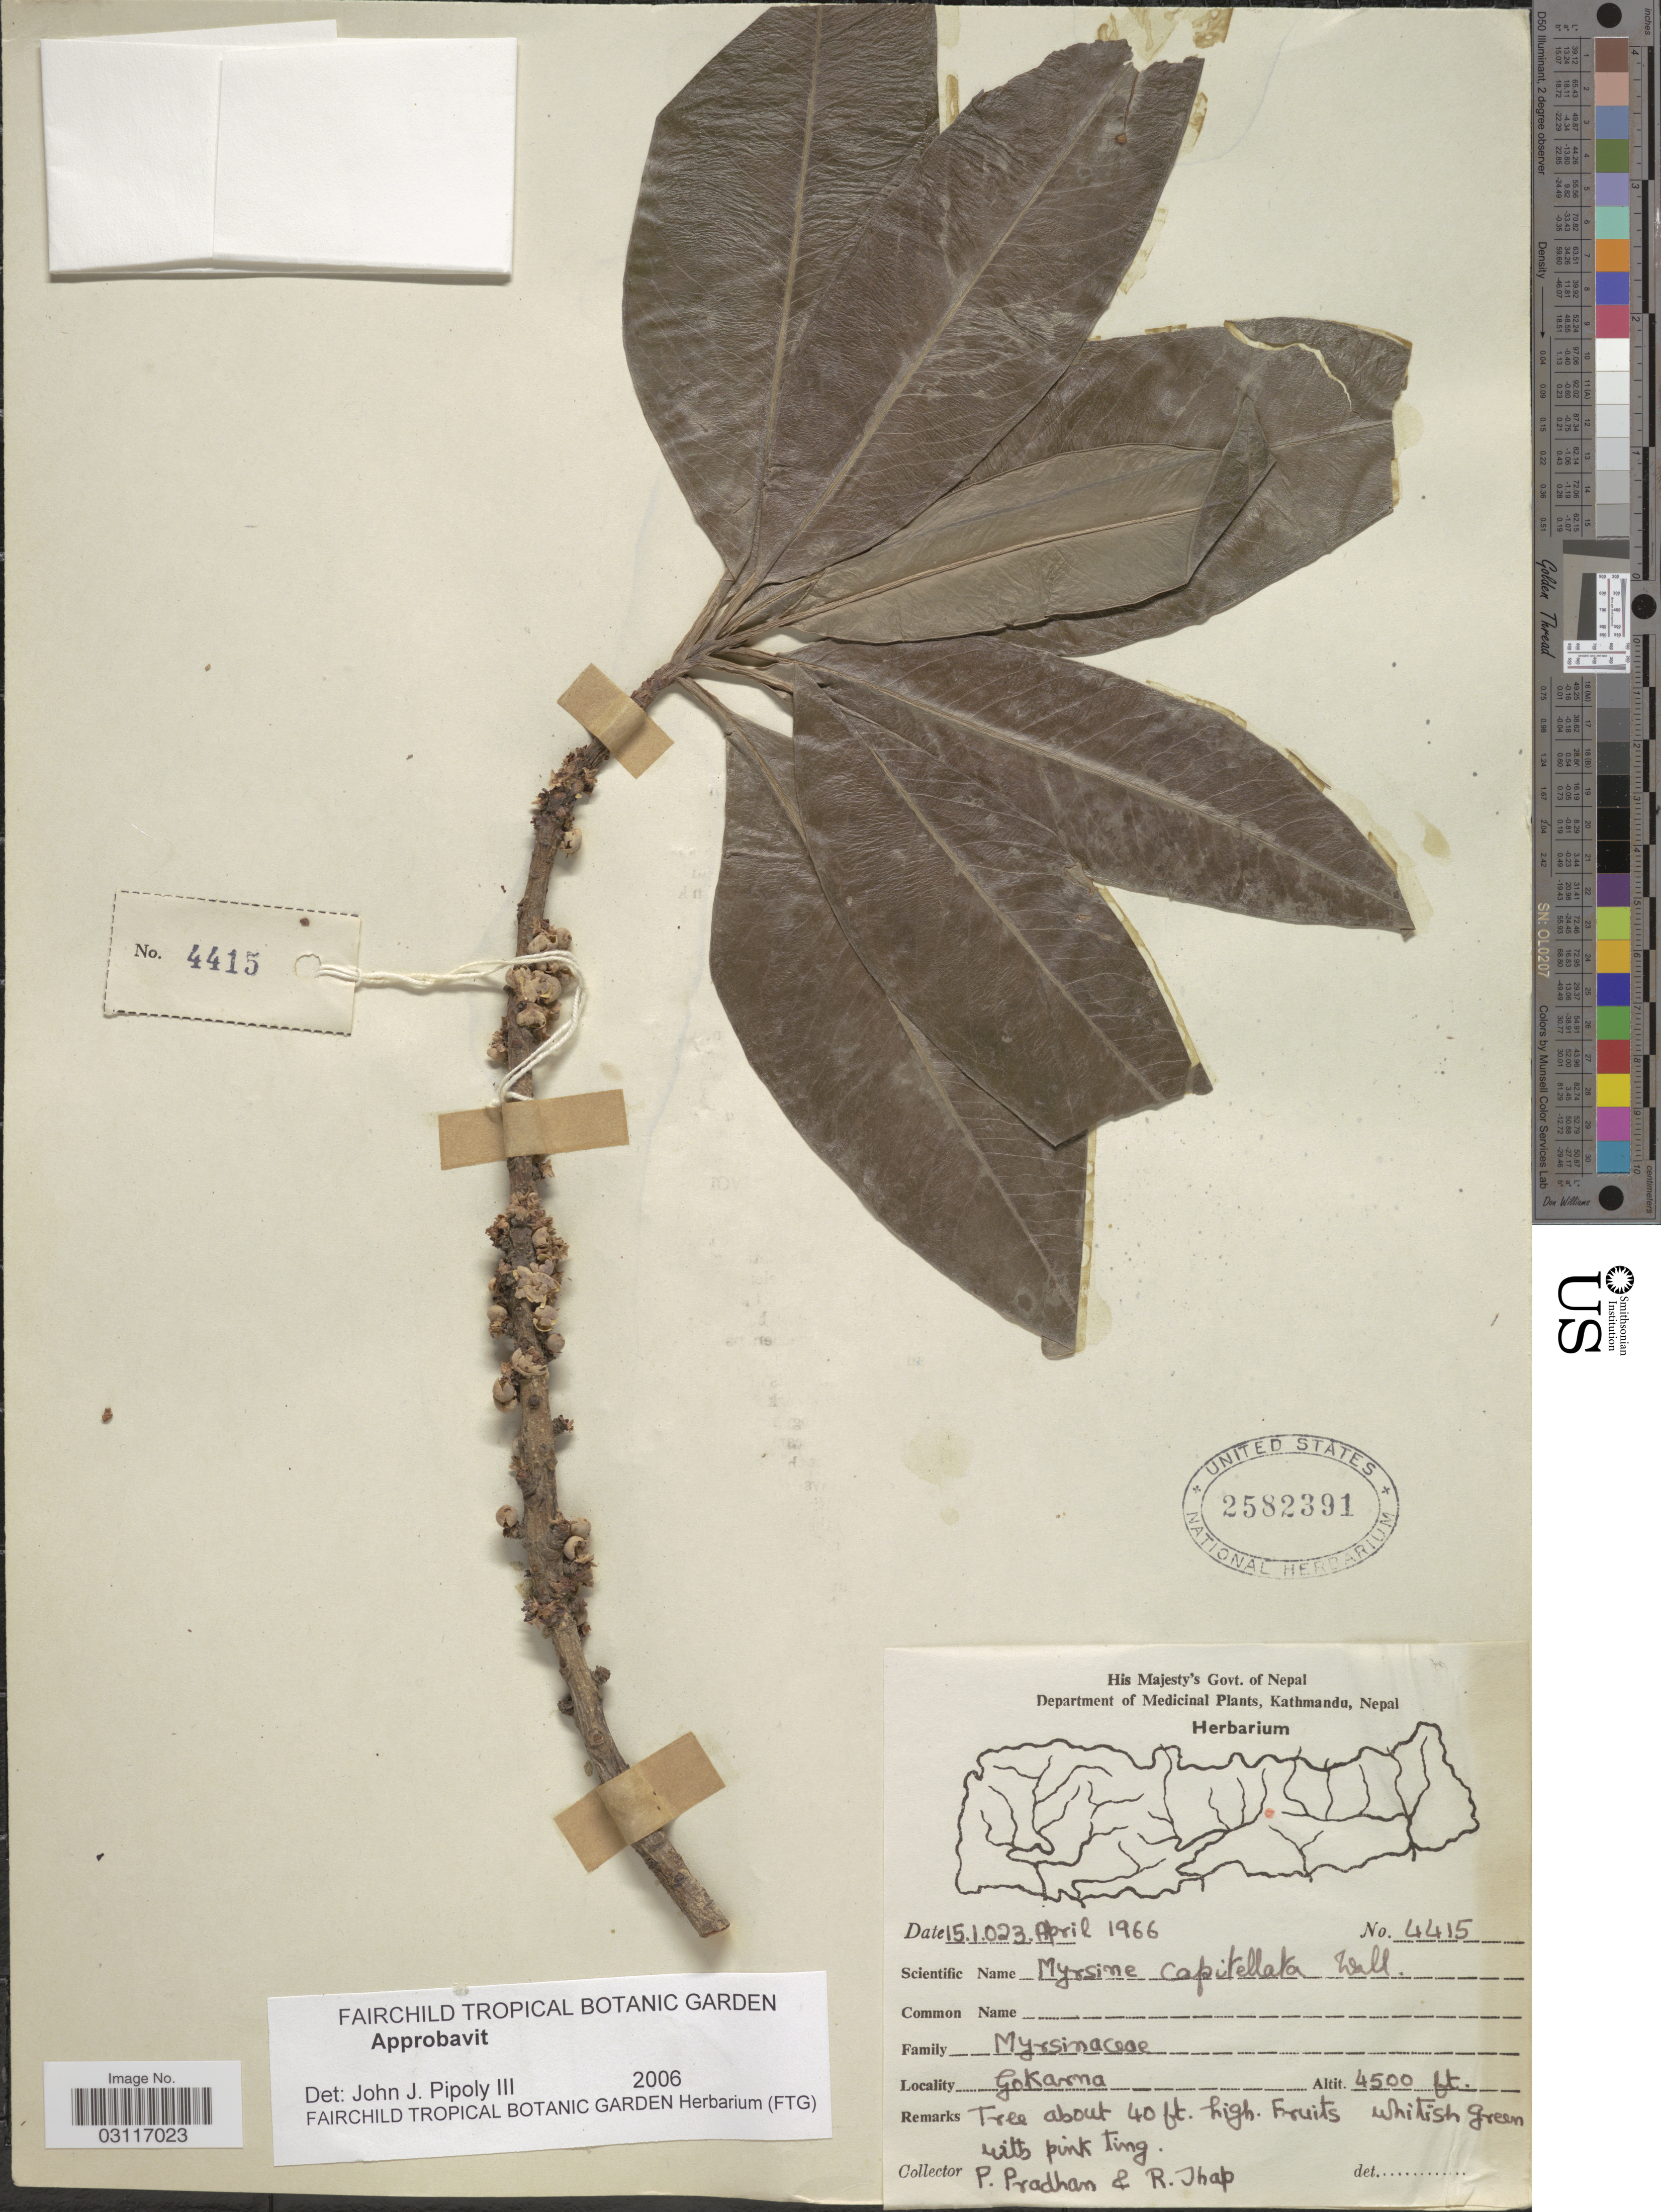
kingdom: Plantae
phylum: Tracheophyta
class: Magnoliopsida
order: Ericales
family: Primulaceae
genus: Myrsine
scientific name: Myrsine capitellata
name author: Wall.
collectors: P. Pradhan & R. Jhap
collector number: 4415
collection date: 1966-04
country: Nepal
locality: Gokarna.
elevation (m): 1372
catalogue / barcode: US 2582391